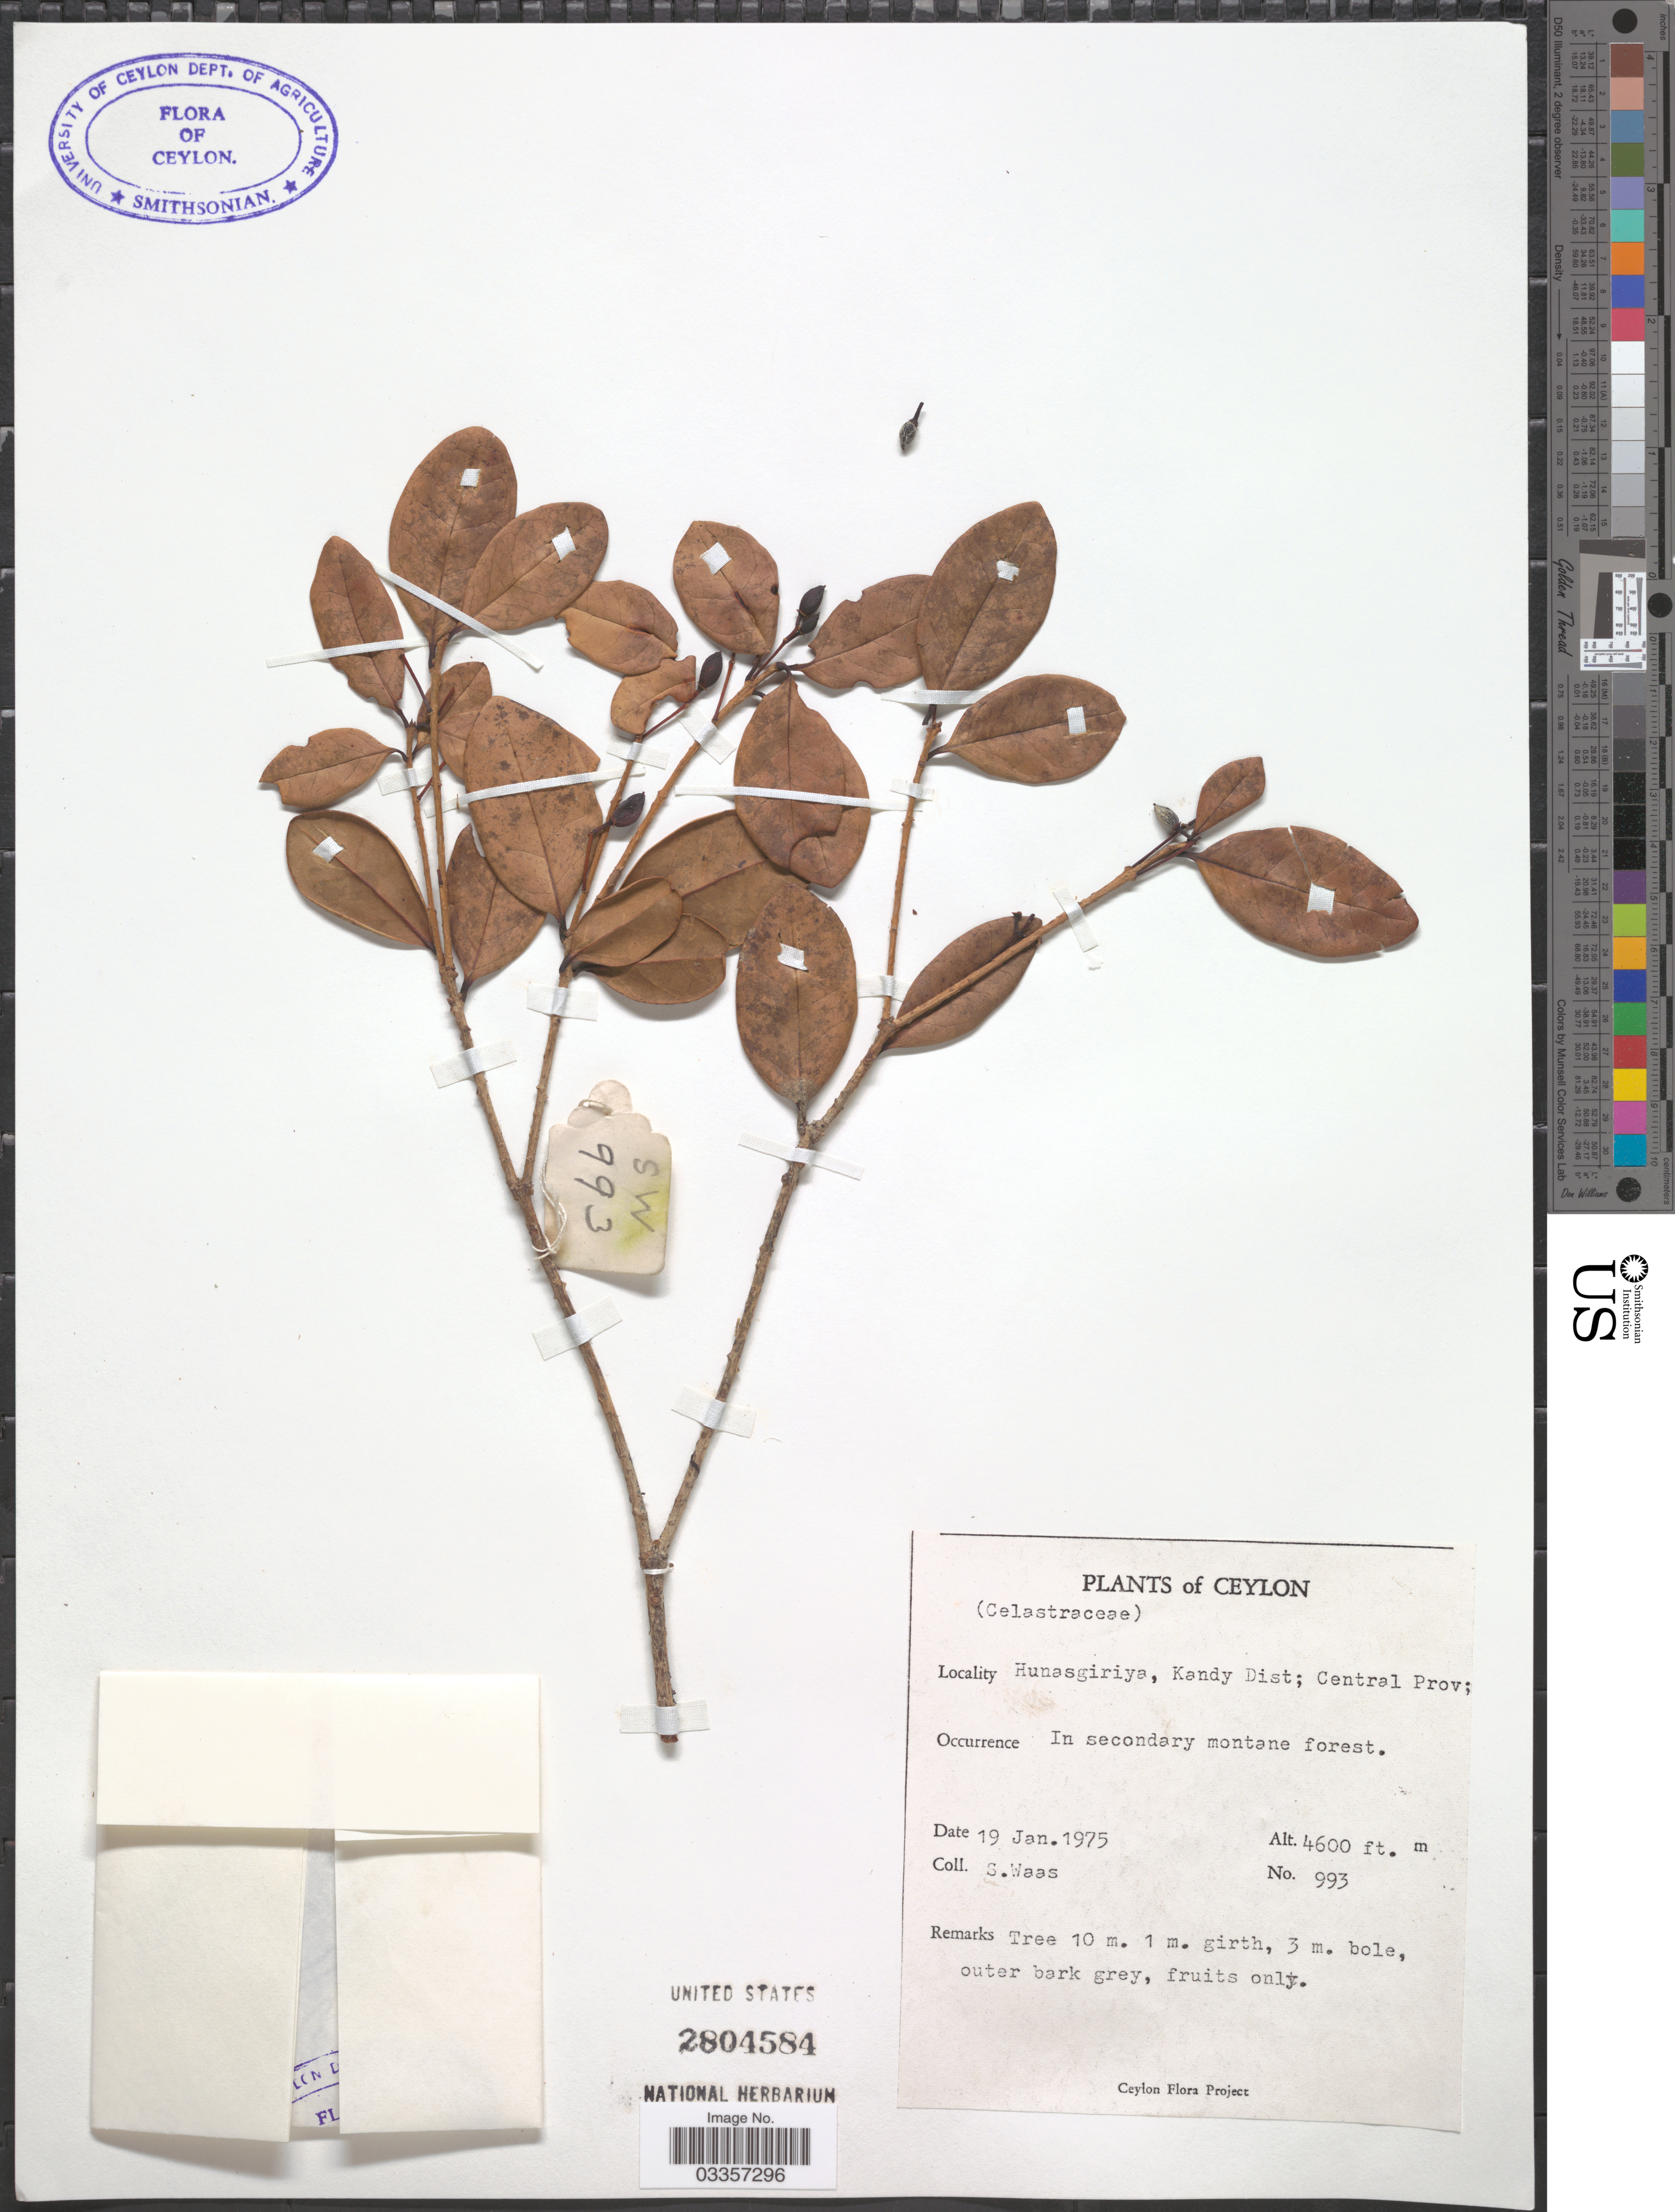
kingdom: Plantae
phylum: Tracheophyta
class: Magnoliopsida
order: Celastrales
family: Celastraceae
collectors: S. Waas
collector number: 993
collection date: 1975-01-19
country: Sri Lanka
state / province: Central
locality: Ceylon. Hunasgiriya, Kandy Dist.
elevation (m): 1402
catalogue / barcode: US 2804584